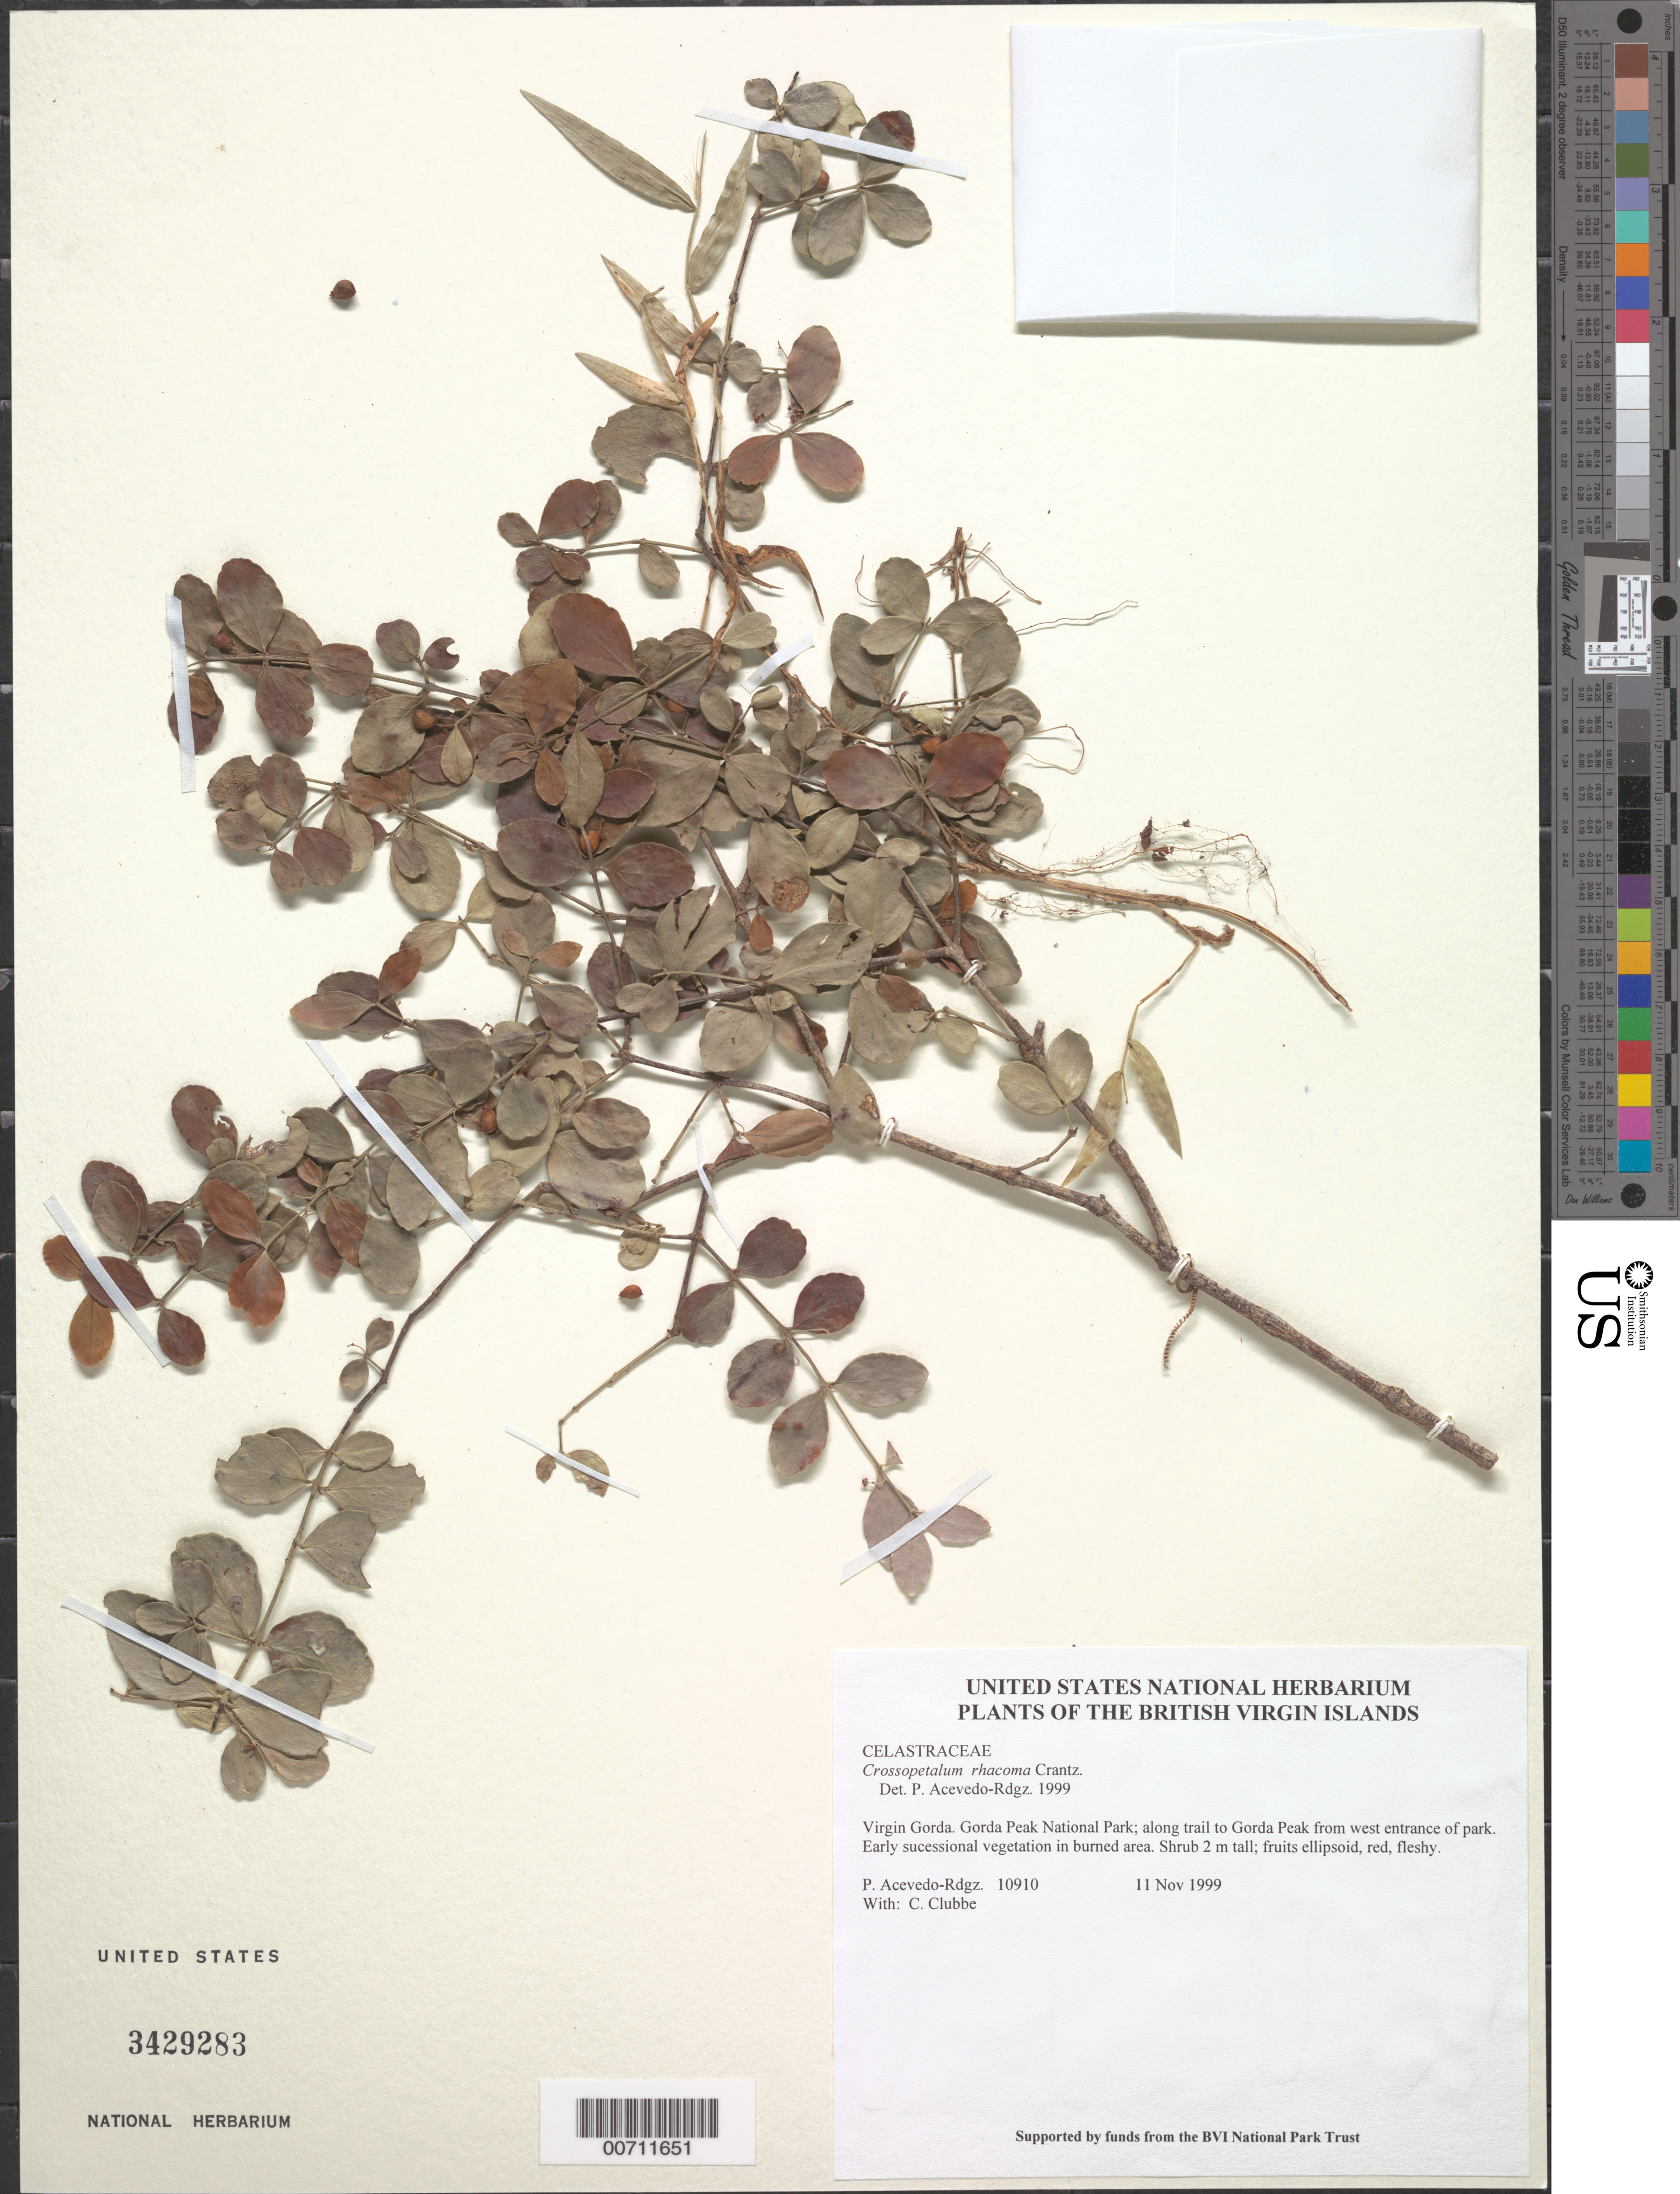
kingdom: Plantae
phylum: Tracheophyta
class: Magnoliopsida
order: Celastrales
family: Celastraceae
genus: Crossopetalum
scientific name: Crossopetalum rhacoma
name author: Crantz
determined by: Acevedo-Rodríguez, P., (BOT), Smithsonian Institution - National Museum of Natural History (UNITED STATES)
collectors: P. Acevedo-Rodr., C. Clubbe, M. Gillman & C. Hankamer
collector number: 10910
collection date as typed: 11 Nov 1999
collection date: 1999-11-11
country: British Virgin Islands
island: Virgin Gorda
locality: Gorda Peak National Park; along trail to Gorda Peak from west entrance of park.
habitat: Early sucessional vegetation in burned area.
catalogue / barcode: US 3429283